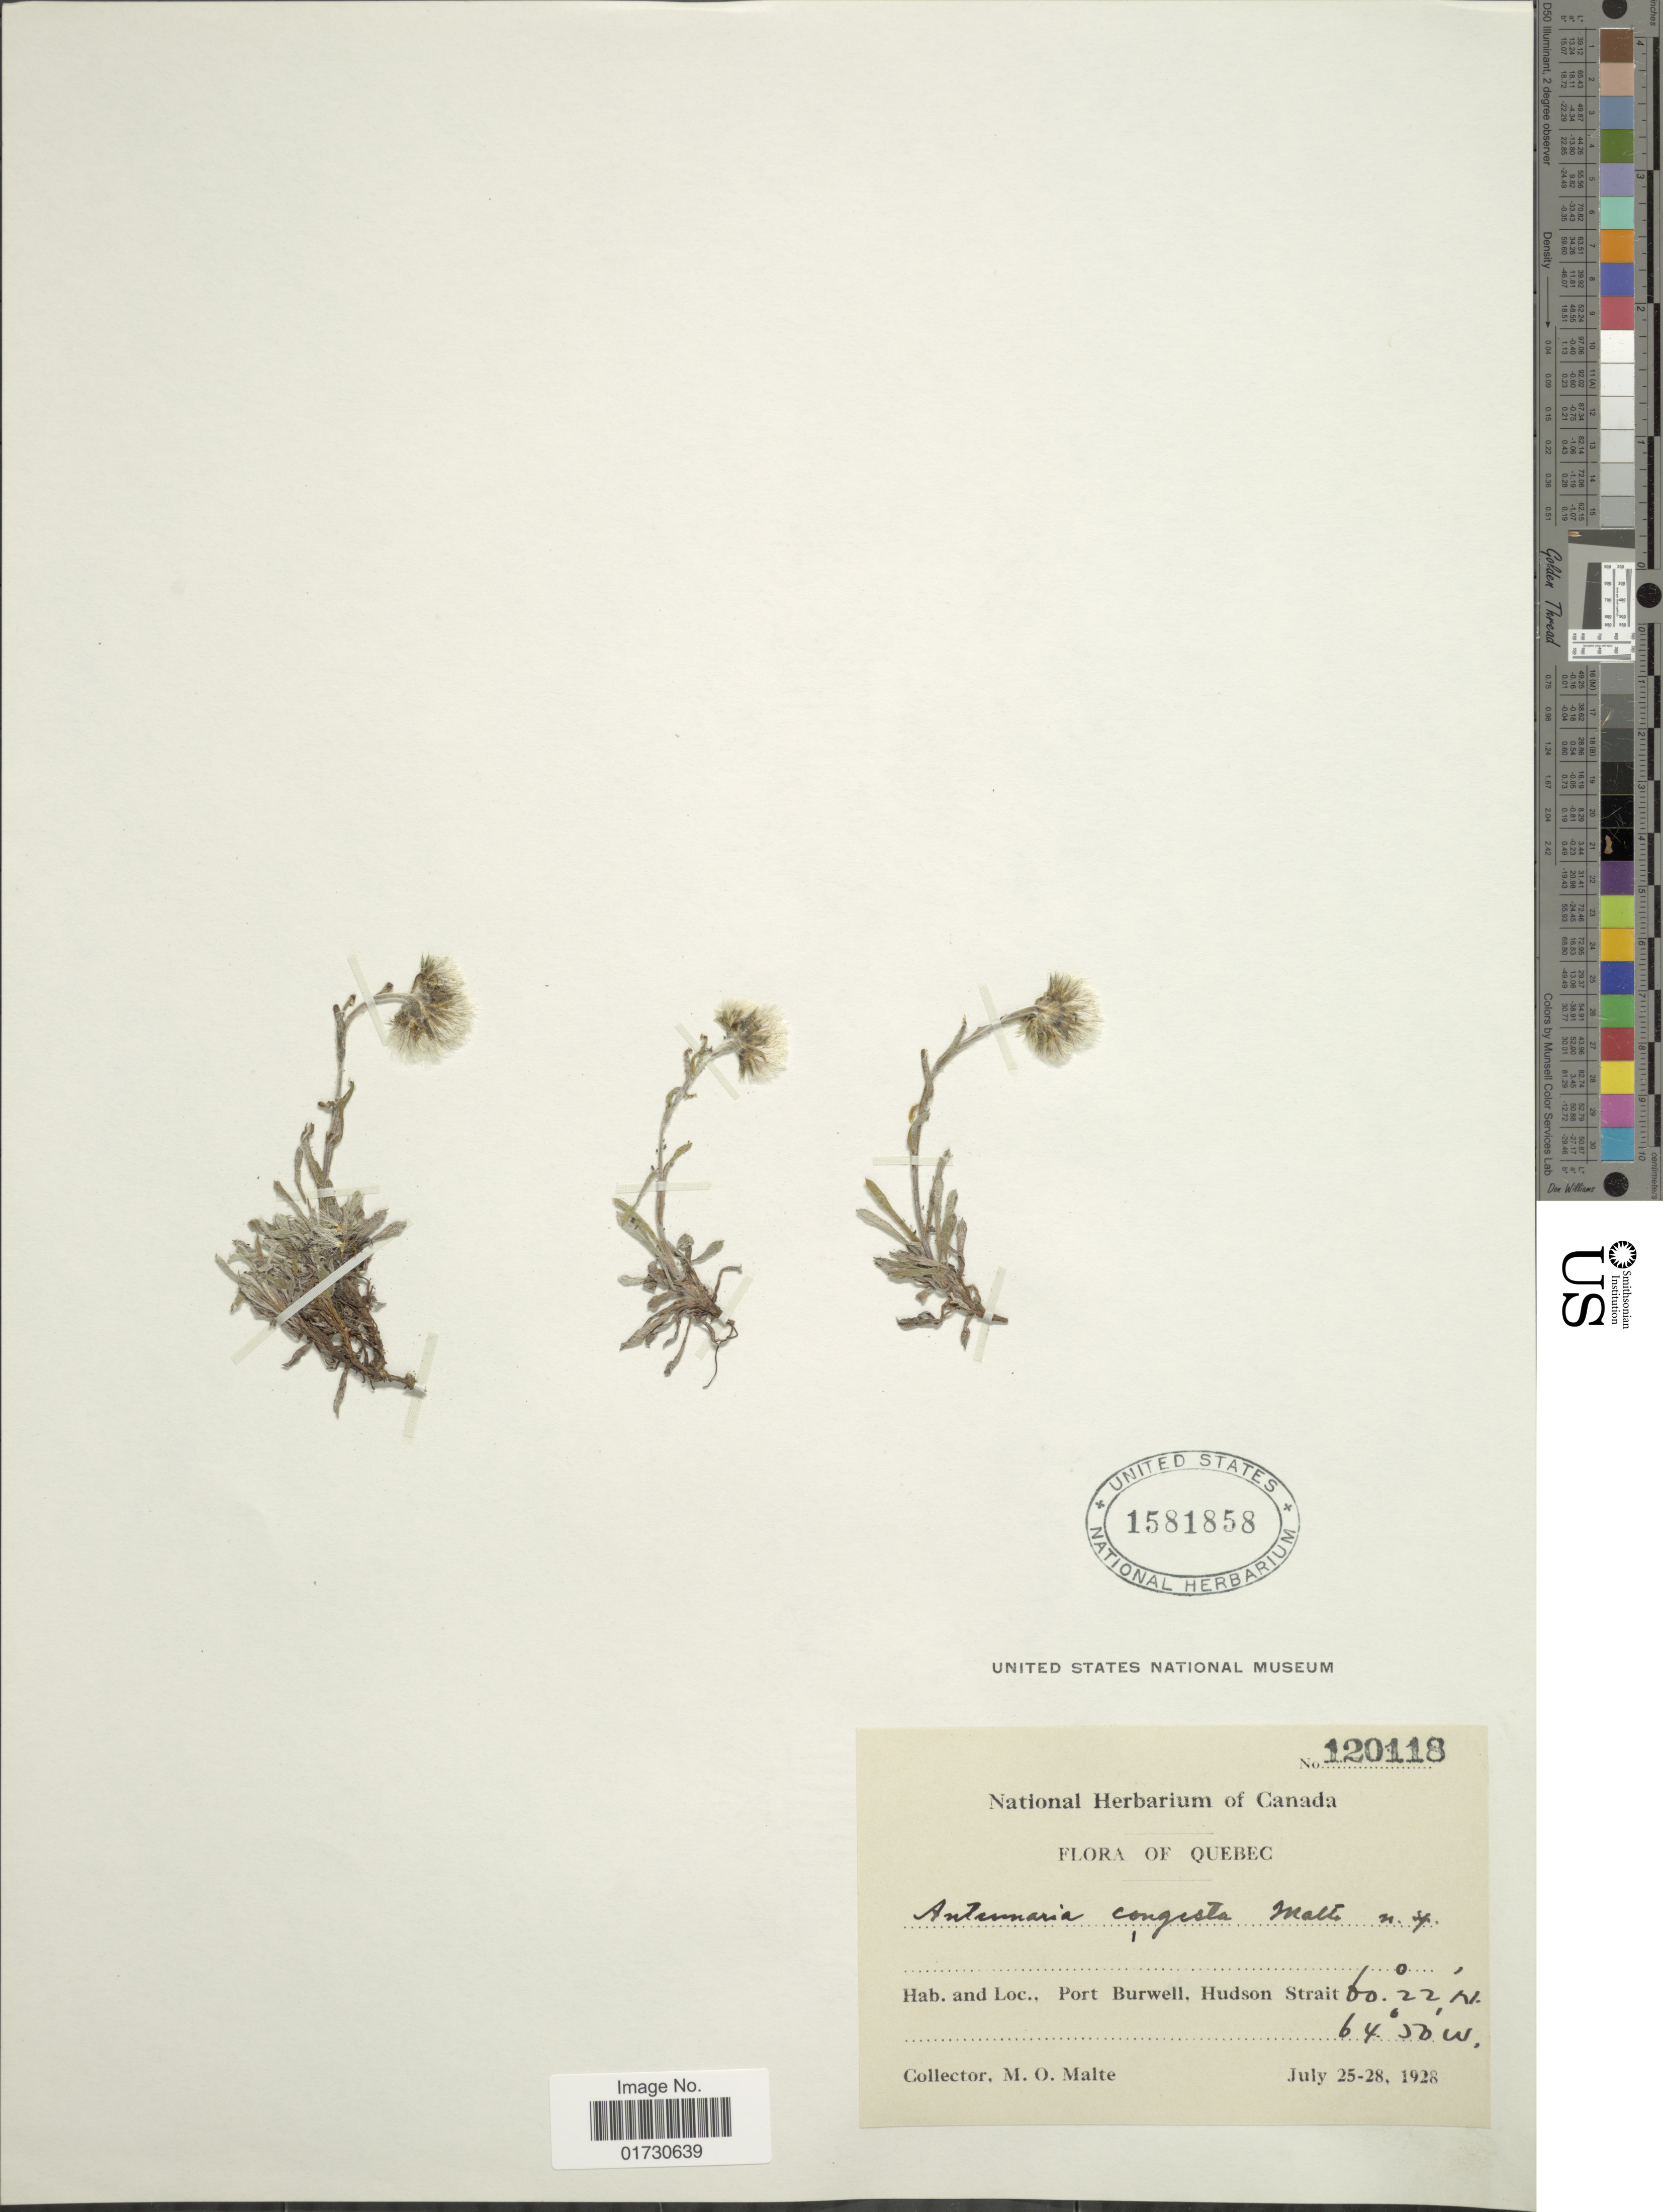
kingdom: Plantae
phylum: Tracheophyta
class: Magnoliopsida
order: Asterales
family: Asteraceae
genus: Antennaria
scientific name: Antennaria congesta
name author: Malte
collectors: M. O. Malte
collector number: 120118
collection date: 1928-07-25/1928-07-28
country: Canada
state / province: Quebec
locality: Port Burwell, Hudson Strait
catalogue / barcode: US 1581858